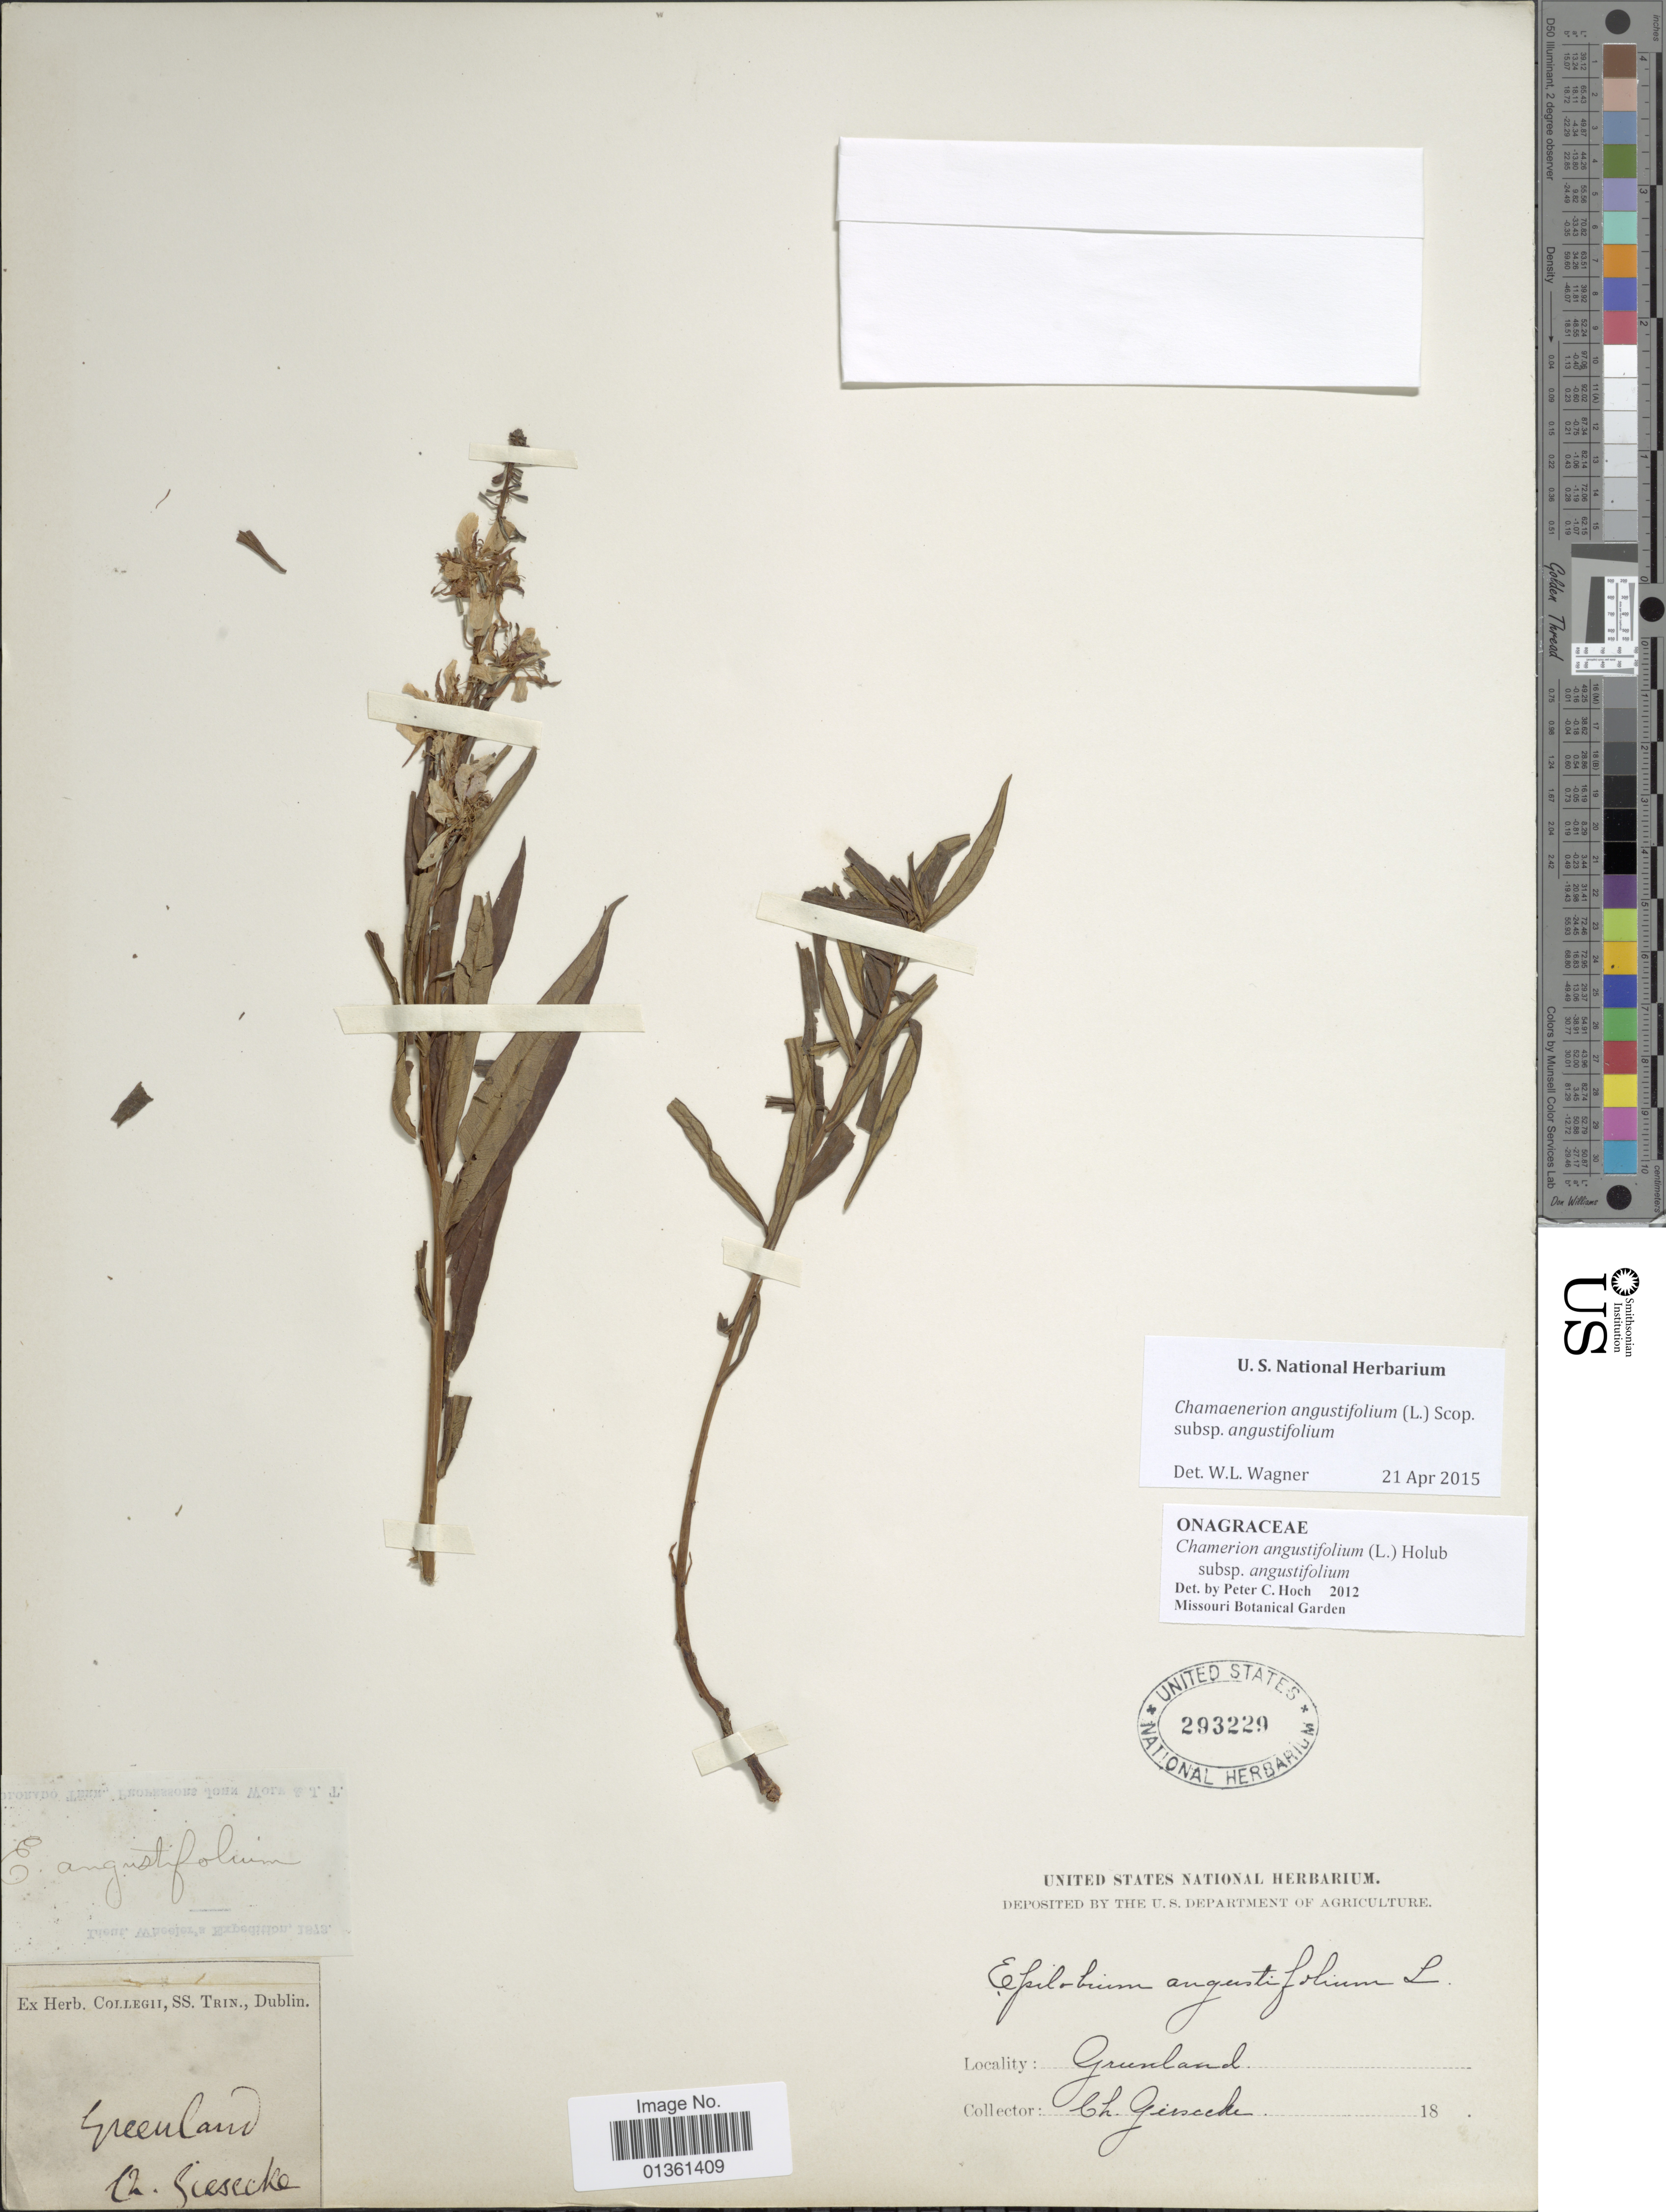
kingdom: Plantae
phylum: Tracheophyta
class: Magnoliopsida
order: Myrtales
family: Onagraceae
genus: Chamaenerion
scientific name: Chamaenerion angustifolium subsp. angustifolium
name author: (L.) Scop.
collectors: C. Giesecke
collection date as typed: Transcribed d/m/y: //18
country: Greenland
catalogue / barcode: US 293229